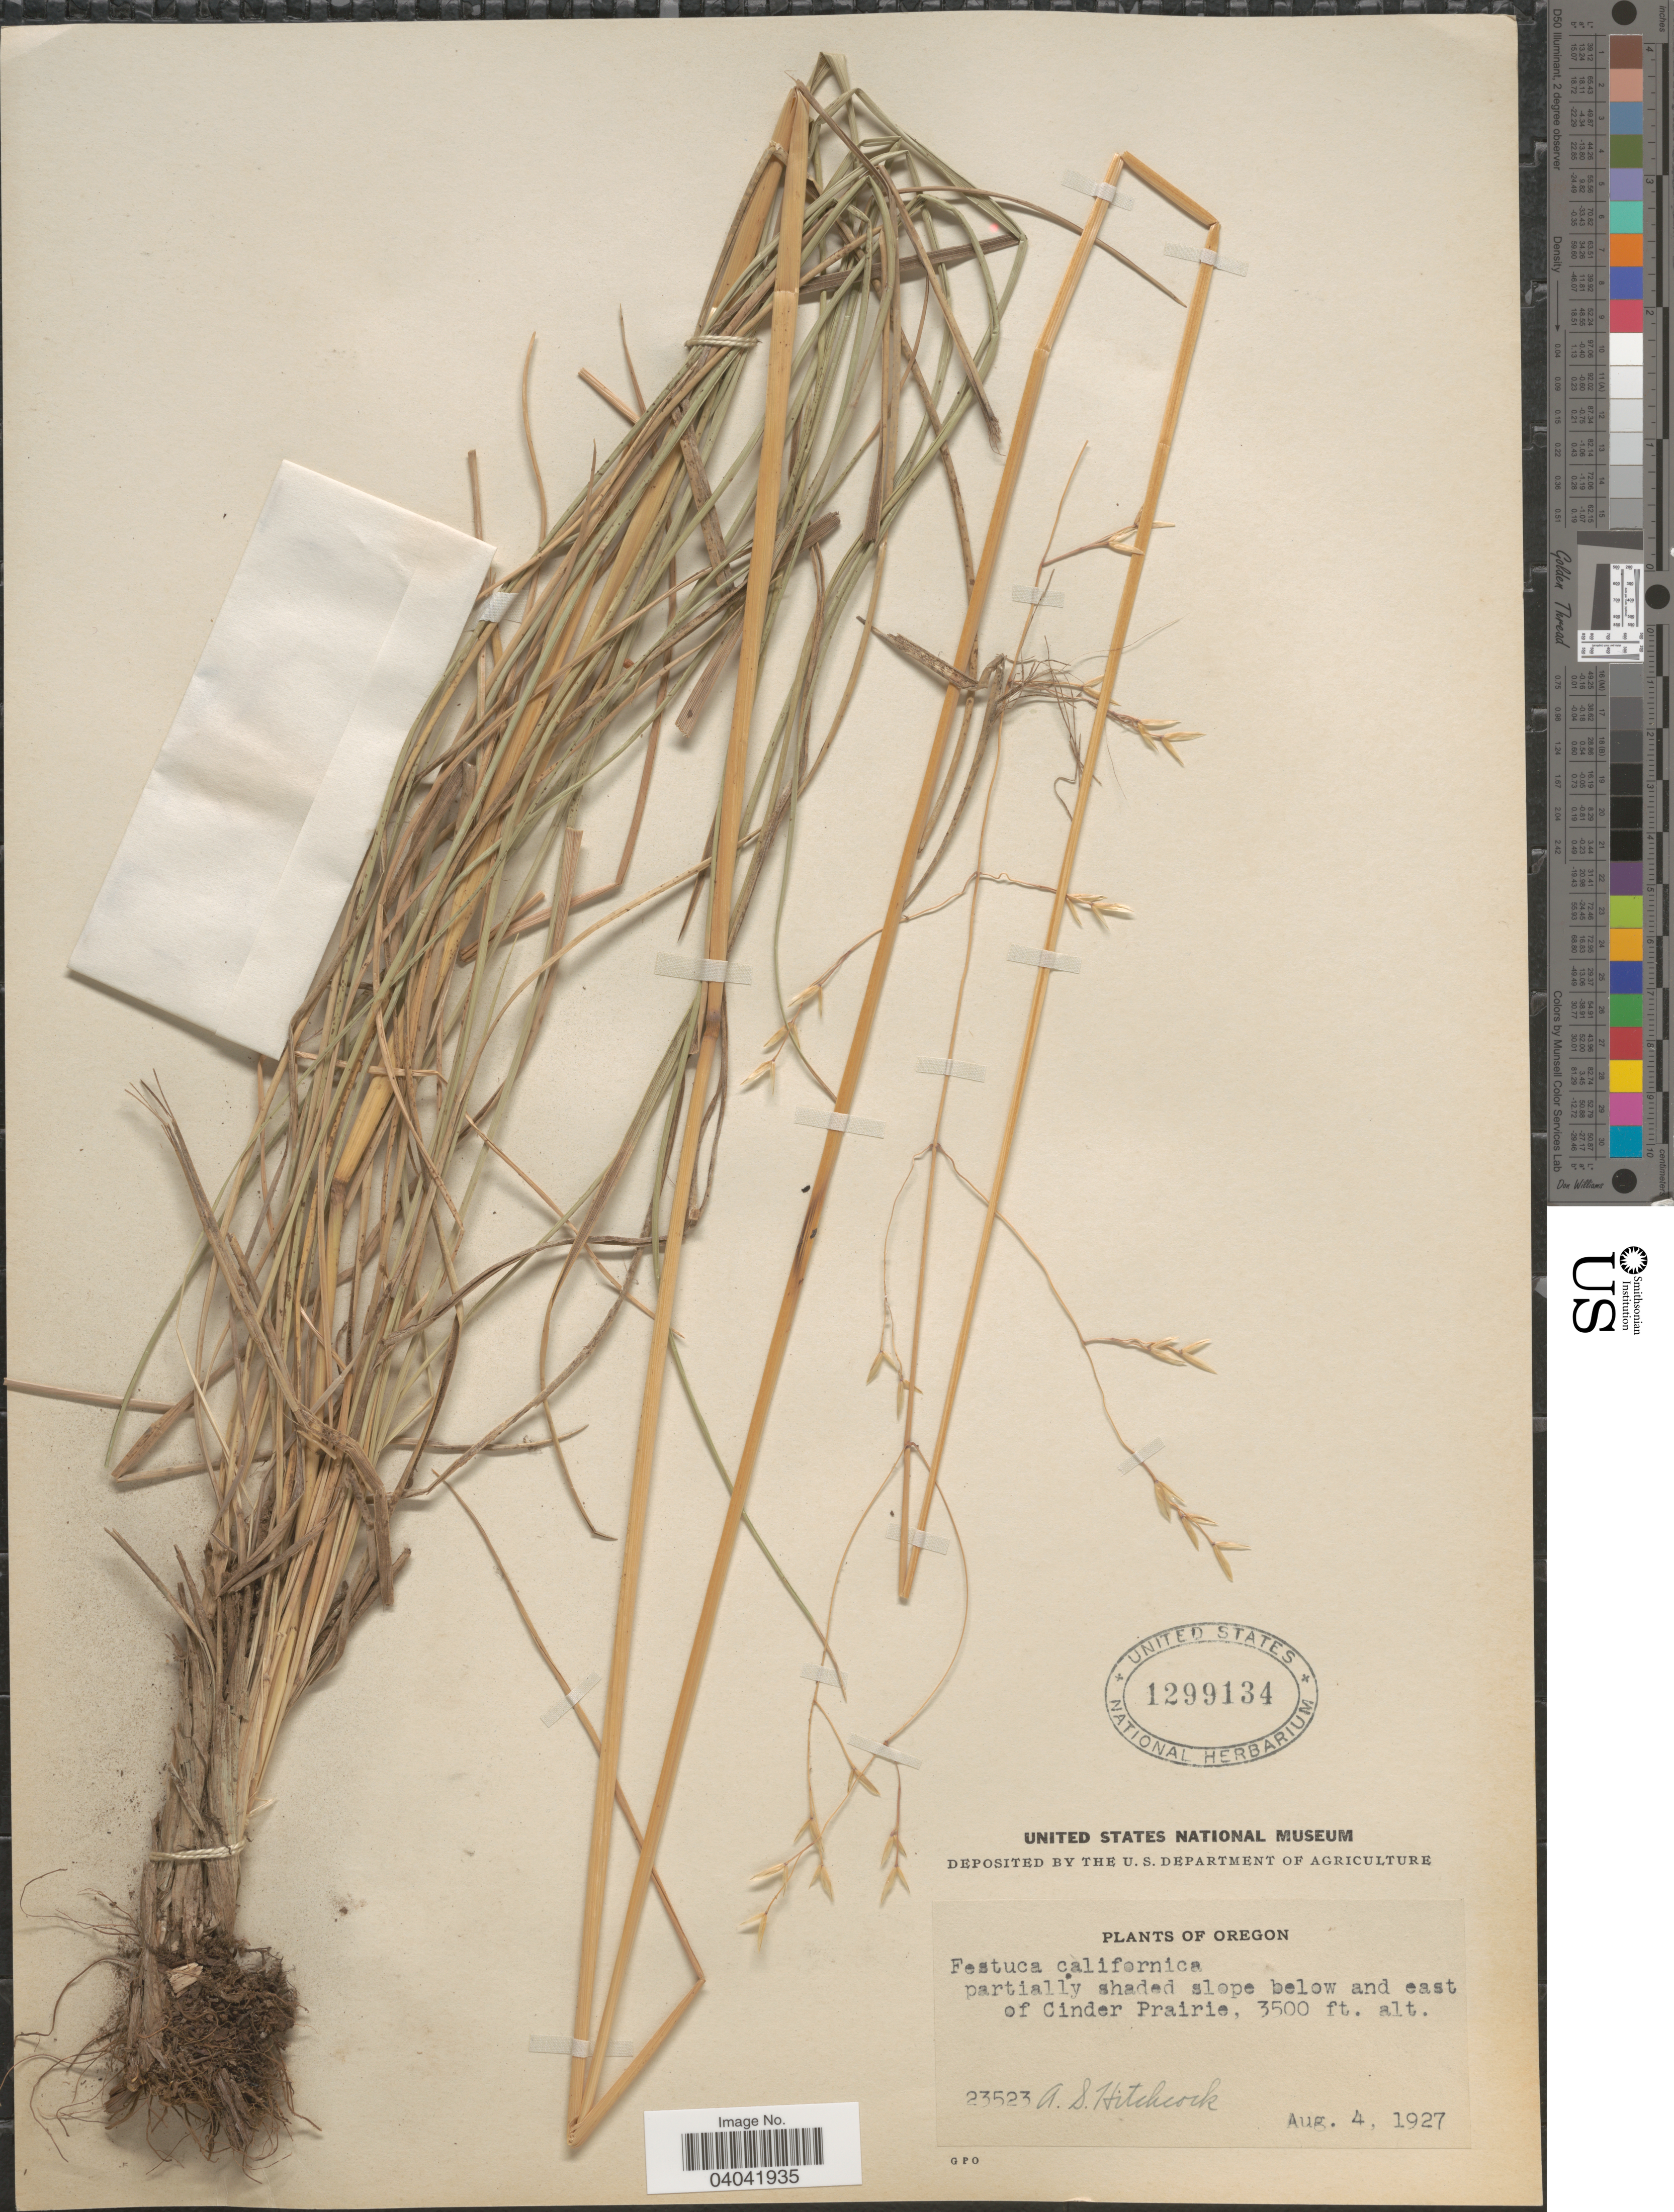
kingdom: Plantae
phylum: Tracheophyta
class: Liliopsida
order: Poales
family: Poaceae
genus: Festuca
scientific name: Festuca californica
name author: Vasey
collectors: A. S. Hitchcock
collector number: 23523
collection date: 1927-08-04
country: United States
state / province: Oregon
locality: Slope below and east of Cinder Prairie.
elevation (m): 1067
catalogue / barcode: US 1299134